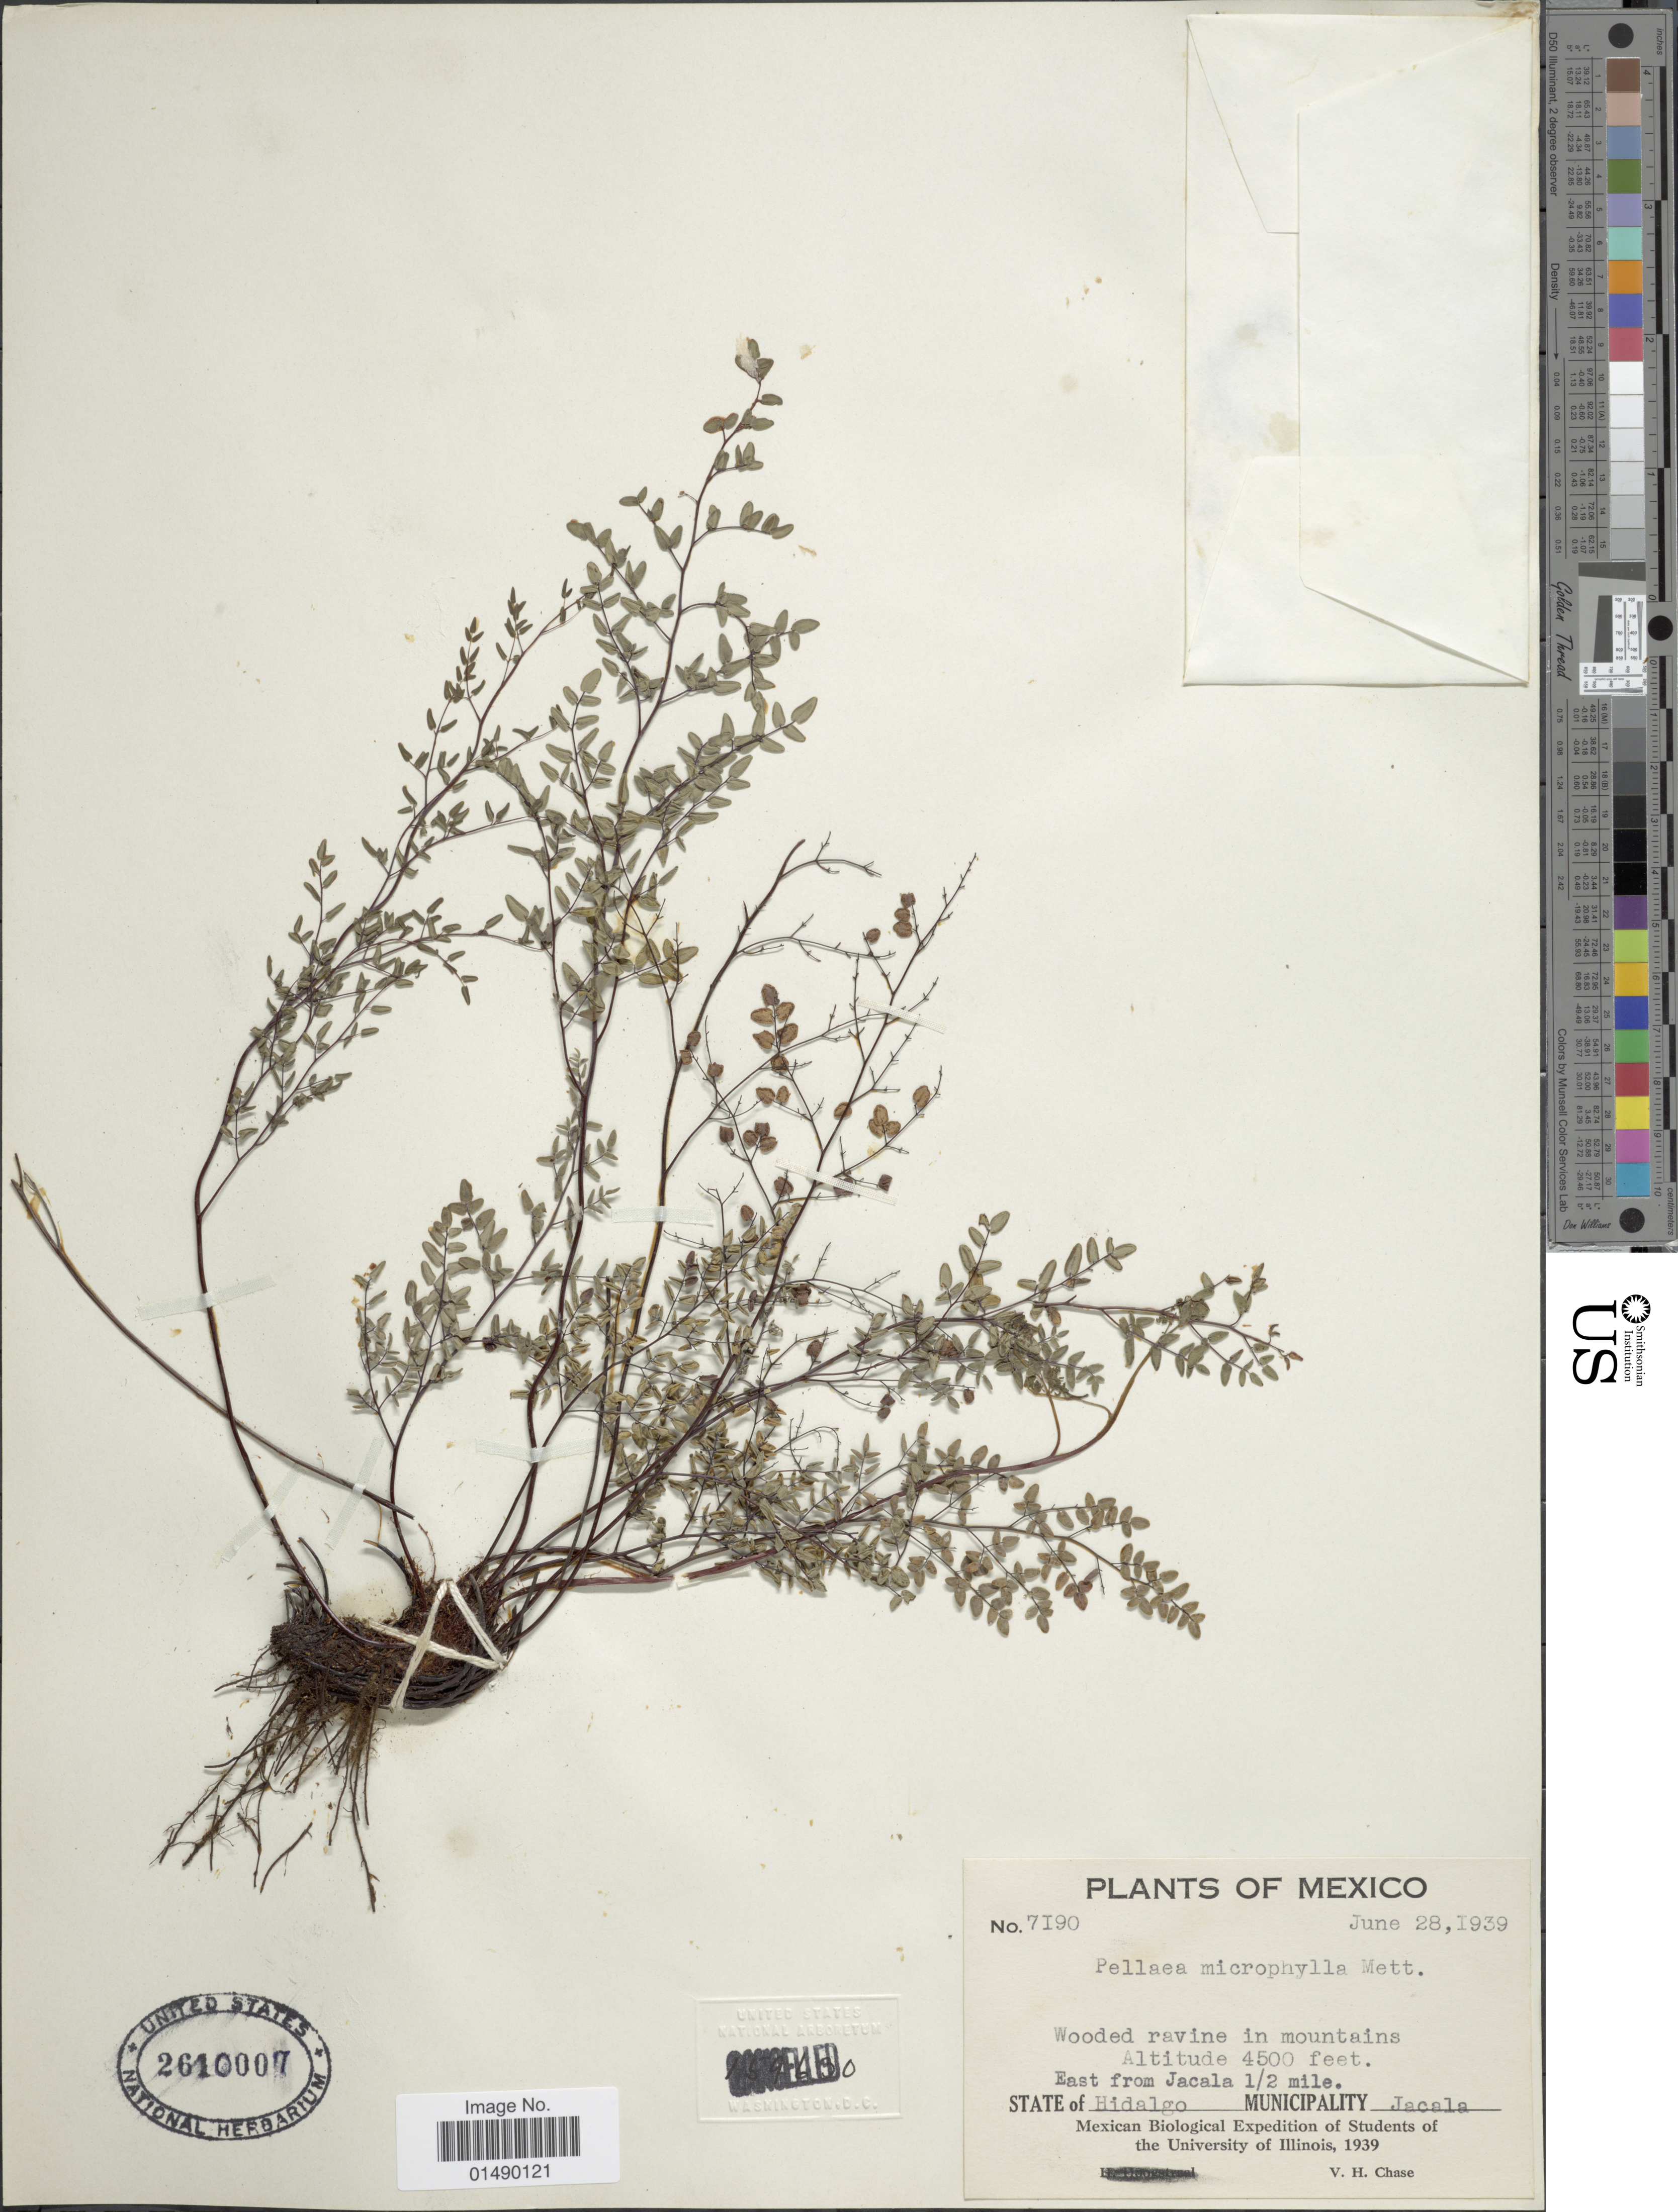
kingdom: Plantae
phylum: Tracheophyta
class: Polypodiopsida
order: Polypodiales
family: Pteridaceae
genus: Argyrochosma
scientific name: Argyrochosma formosa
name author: (Liebm.) Windham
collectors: V. H. Chase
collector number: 7190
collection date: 1939-06-28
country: Mexico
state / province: Hidalgo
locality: Mexico, Jacala, east from Jacala 1/2 mile.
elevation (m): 1372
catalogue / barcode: US 2610007